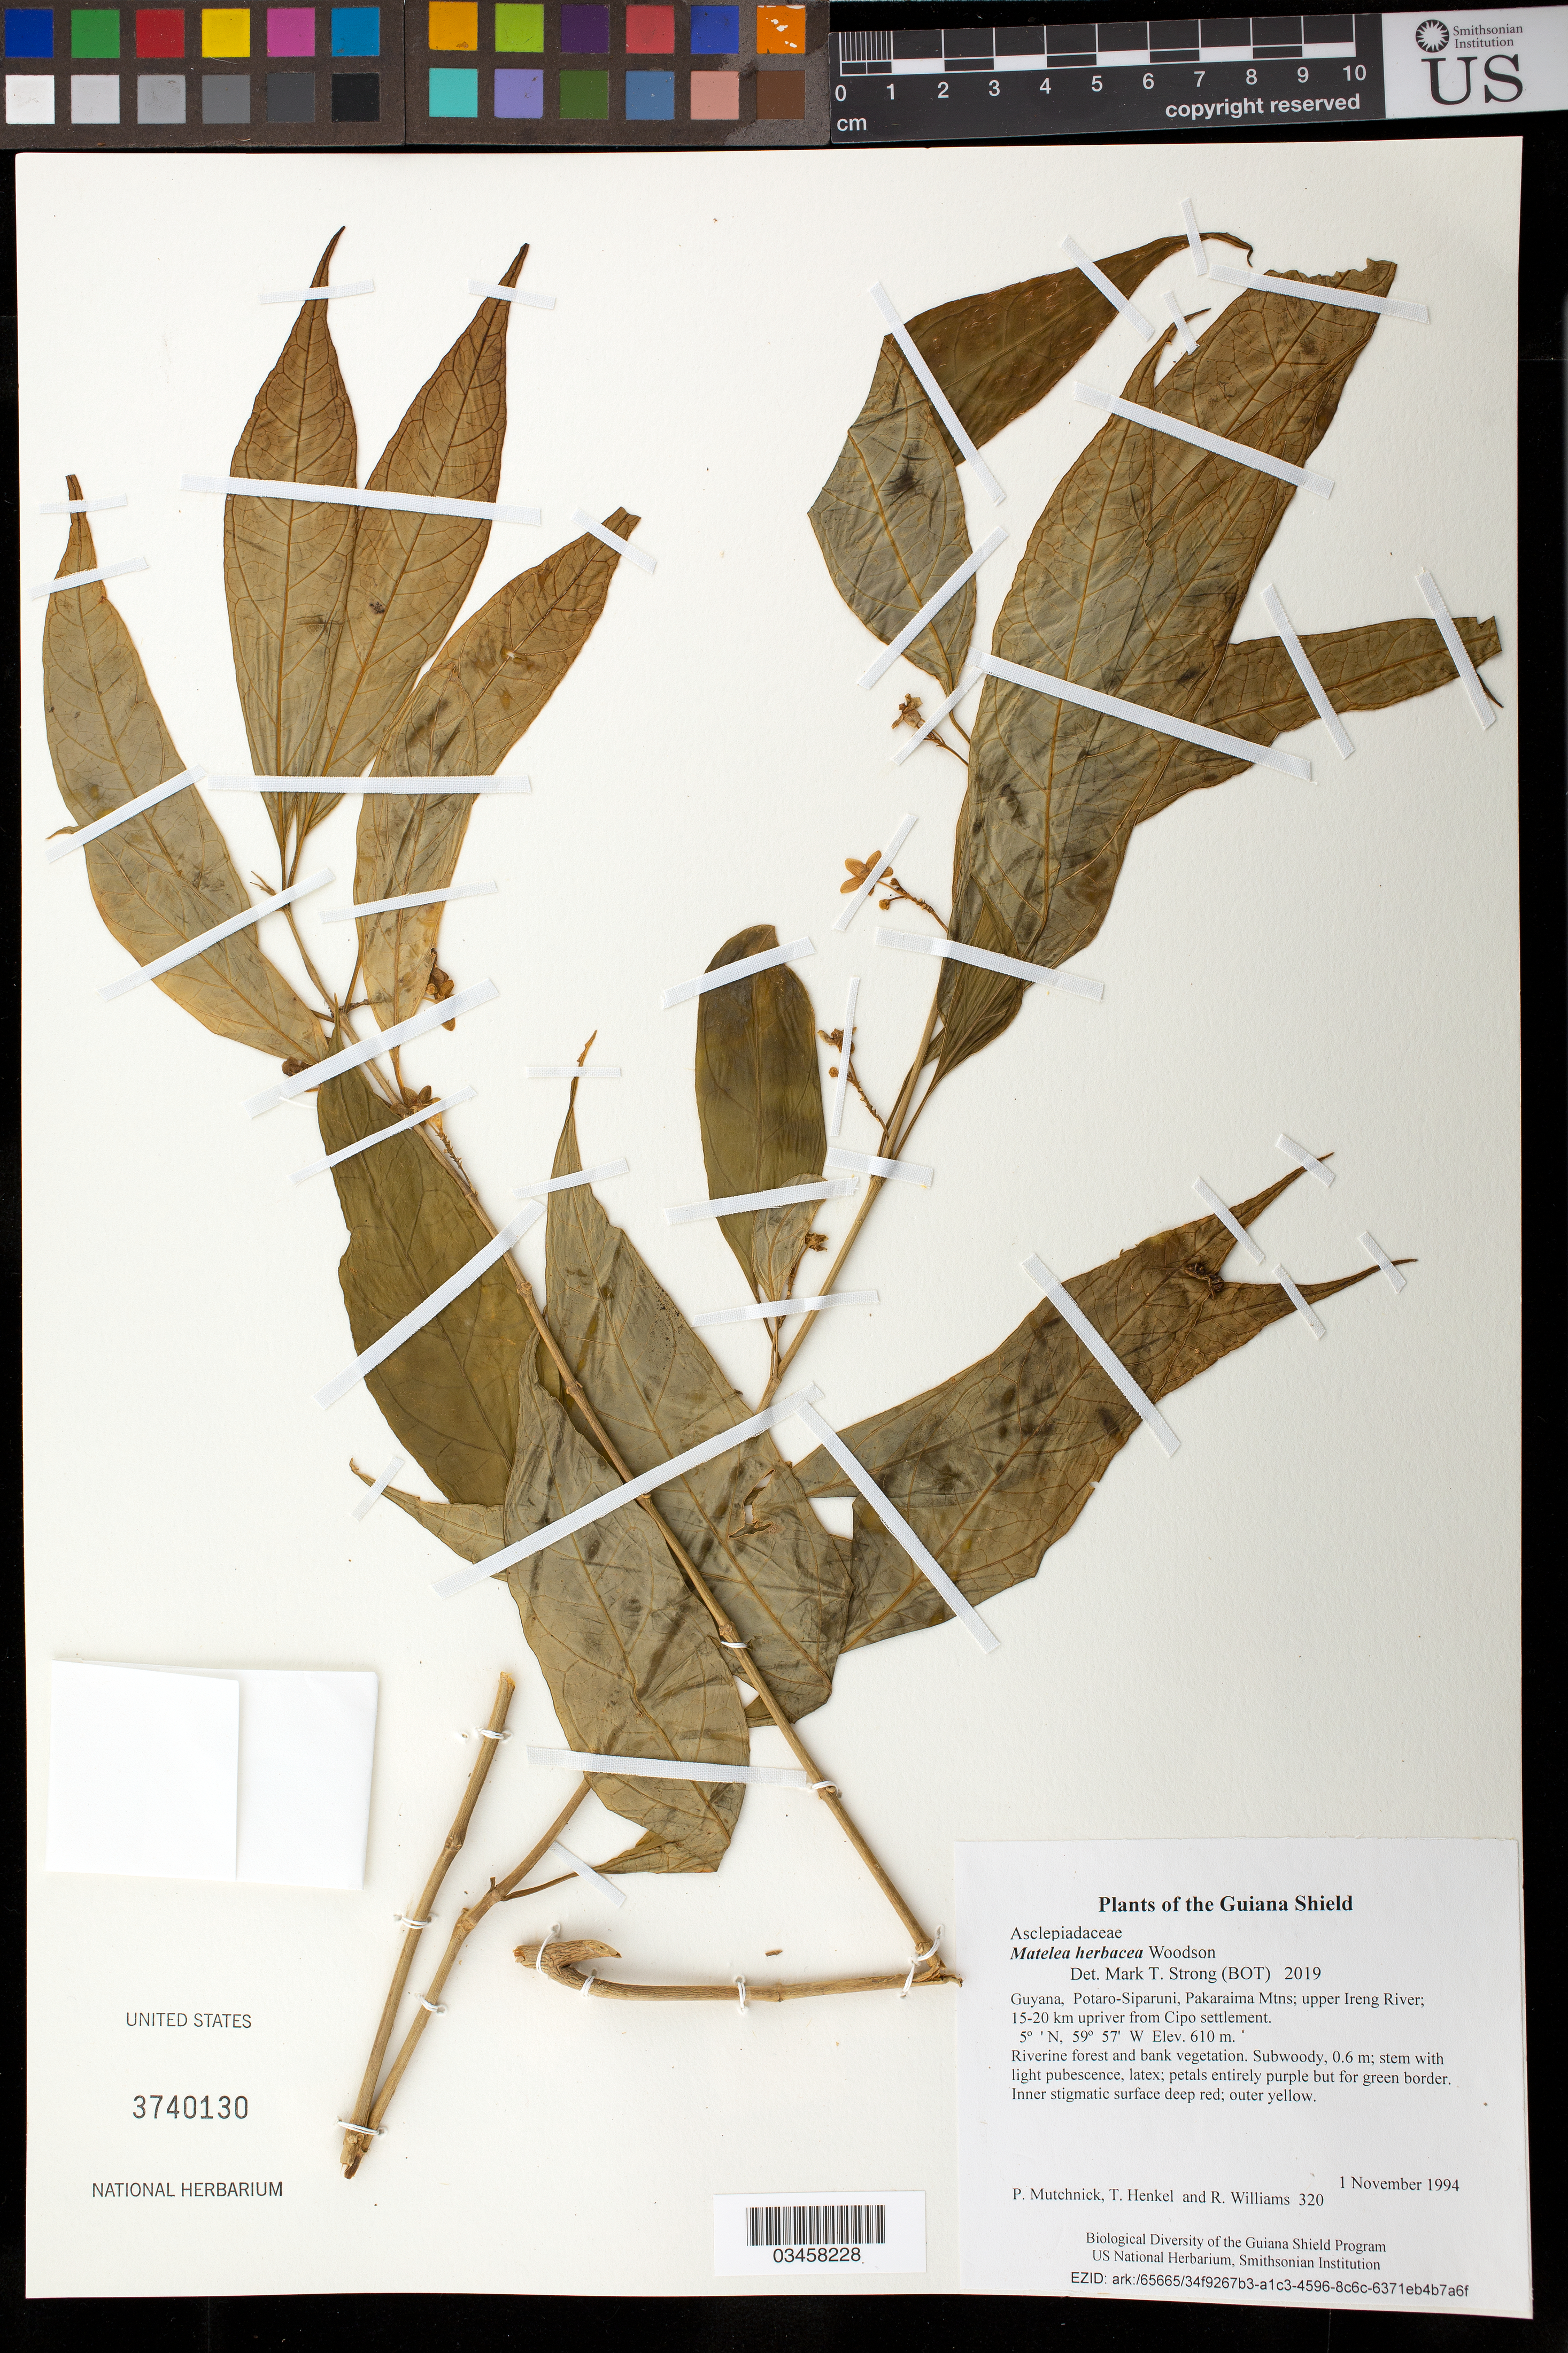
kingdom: Plantae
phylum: Tracheophyta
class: Magnoliopsida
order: Gentianales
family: Apocynaceae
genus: Matelea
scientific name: Matelea herbacea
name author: Woodson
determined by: Strong, Mark T., (BOT), Smithsonian Institution - National Museum of Natural History (UNITED STATES)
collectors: P. Mutchnick, T. Henkel & R. Williams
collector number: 320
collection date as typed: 1 November 1994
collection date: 1994-11-01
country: Guyana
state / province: Potaro-Siparuni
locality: Pakaraima Mtns; upper Ireng River; 15-20 km upriver from Cipo settlement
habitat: Riverine forest and bank vegetation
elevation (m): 610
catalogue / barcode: US 3740130